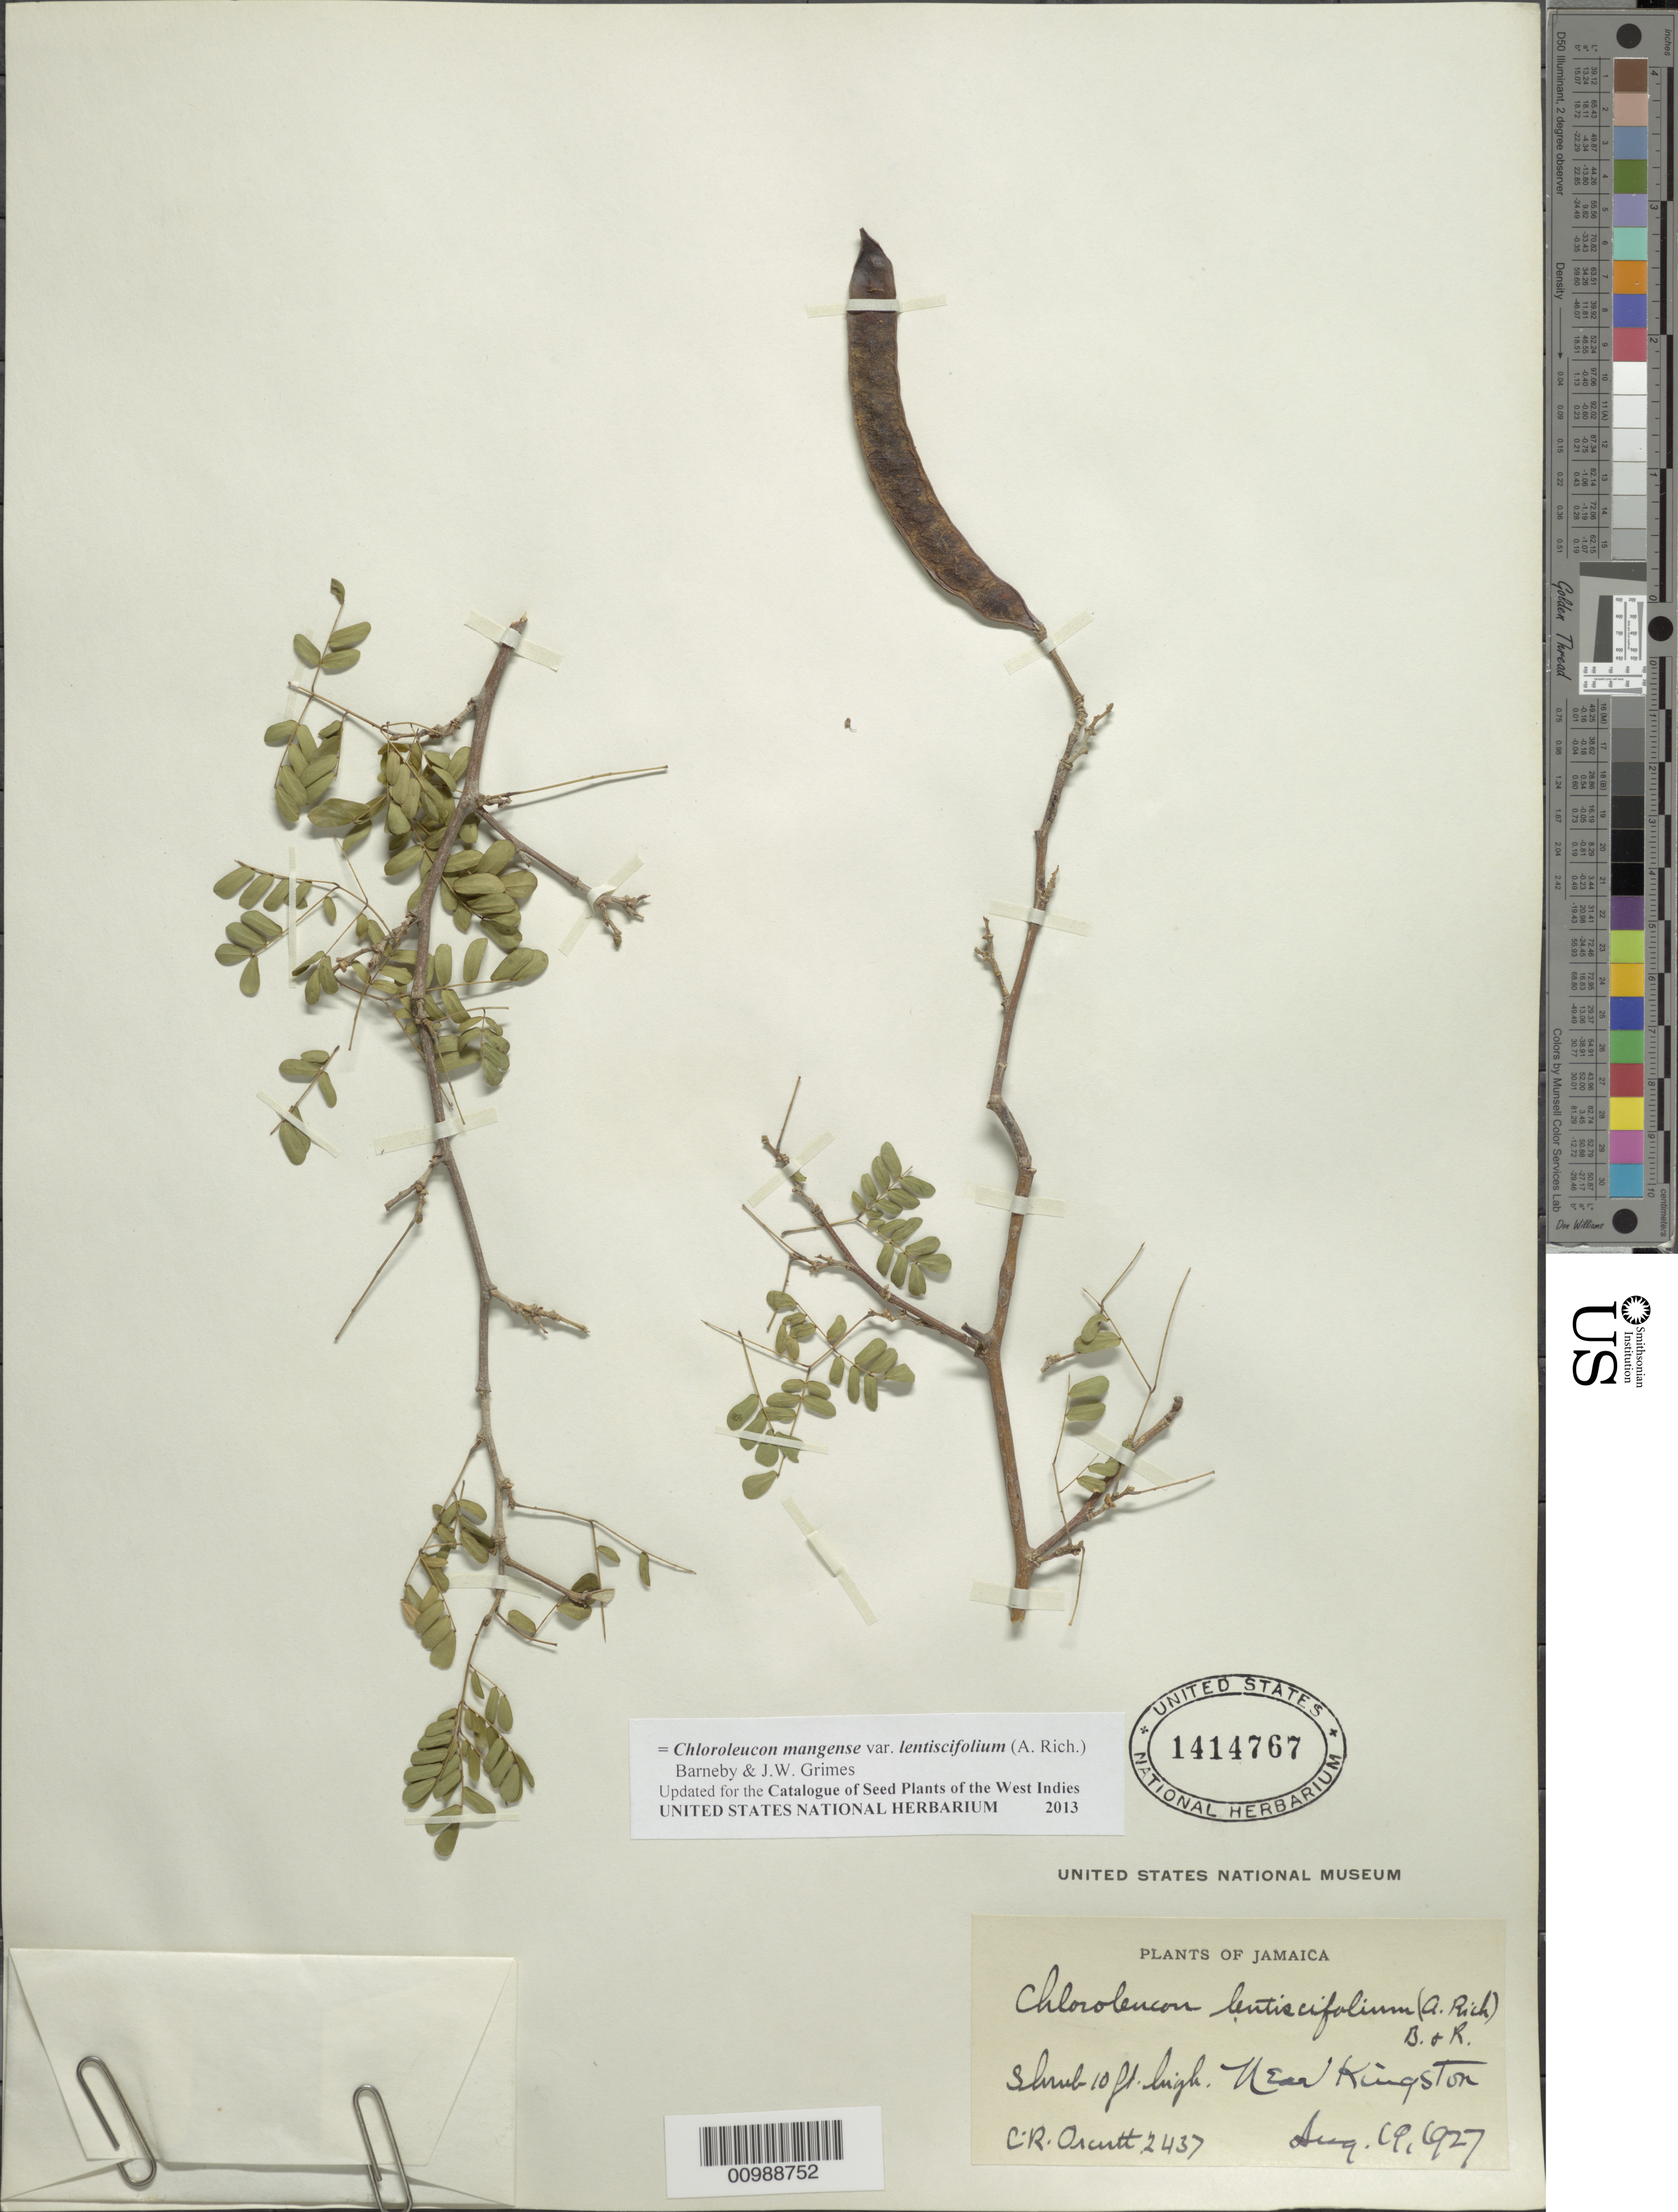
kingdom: Plantae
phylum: Tracheophyta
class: Magnoliopsida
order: Fabales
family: Fabaceae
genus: Chloroleucon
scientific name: Chloroleucon mangense var. lentiscifolium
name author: (A. Rich.) Barneby & J.W. Grimes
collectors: C. R. Orcutt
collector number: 2437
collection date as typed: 19 Aug 1927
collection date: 1927-08-19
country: Jamaica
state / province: Kingston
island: Jamaica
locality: Near Kingston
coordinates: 0 N, 0 E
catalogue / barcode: US 1414767